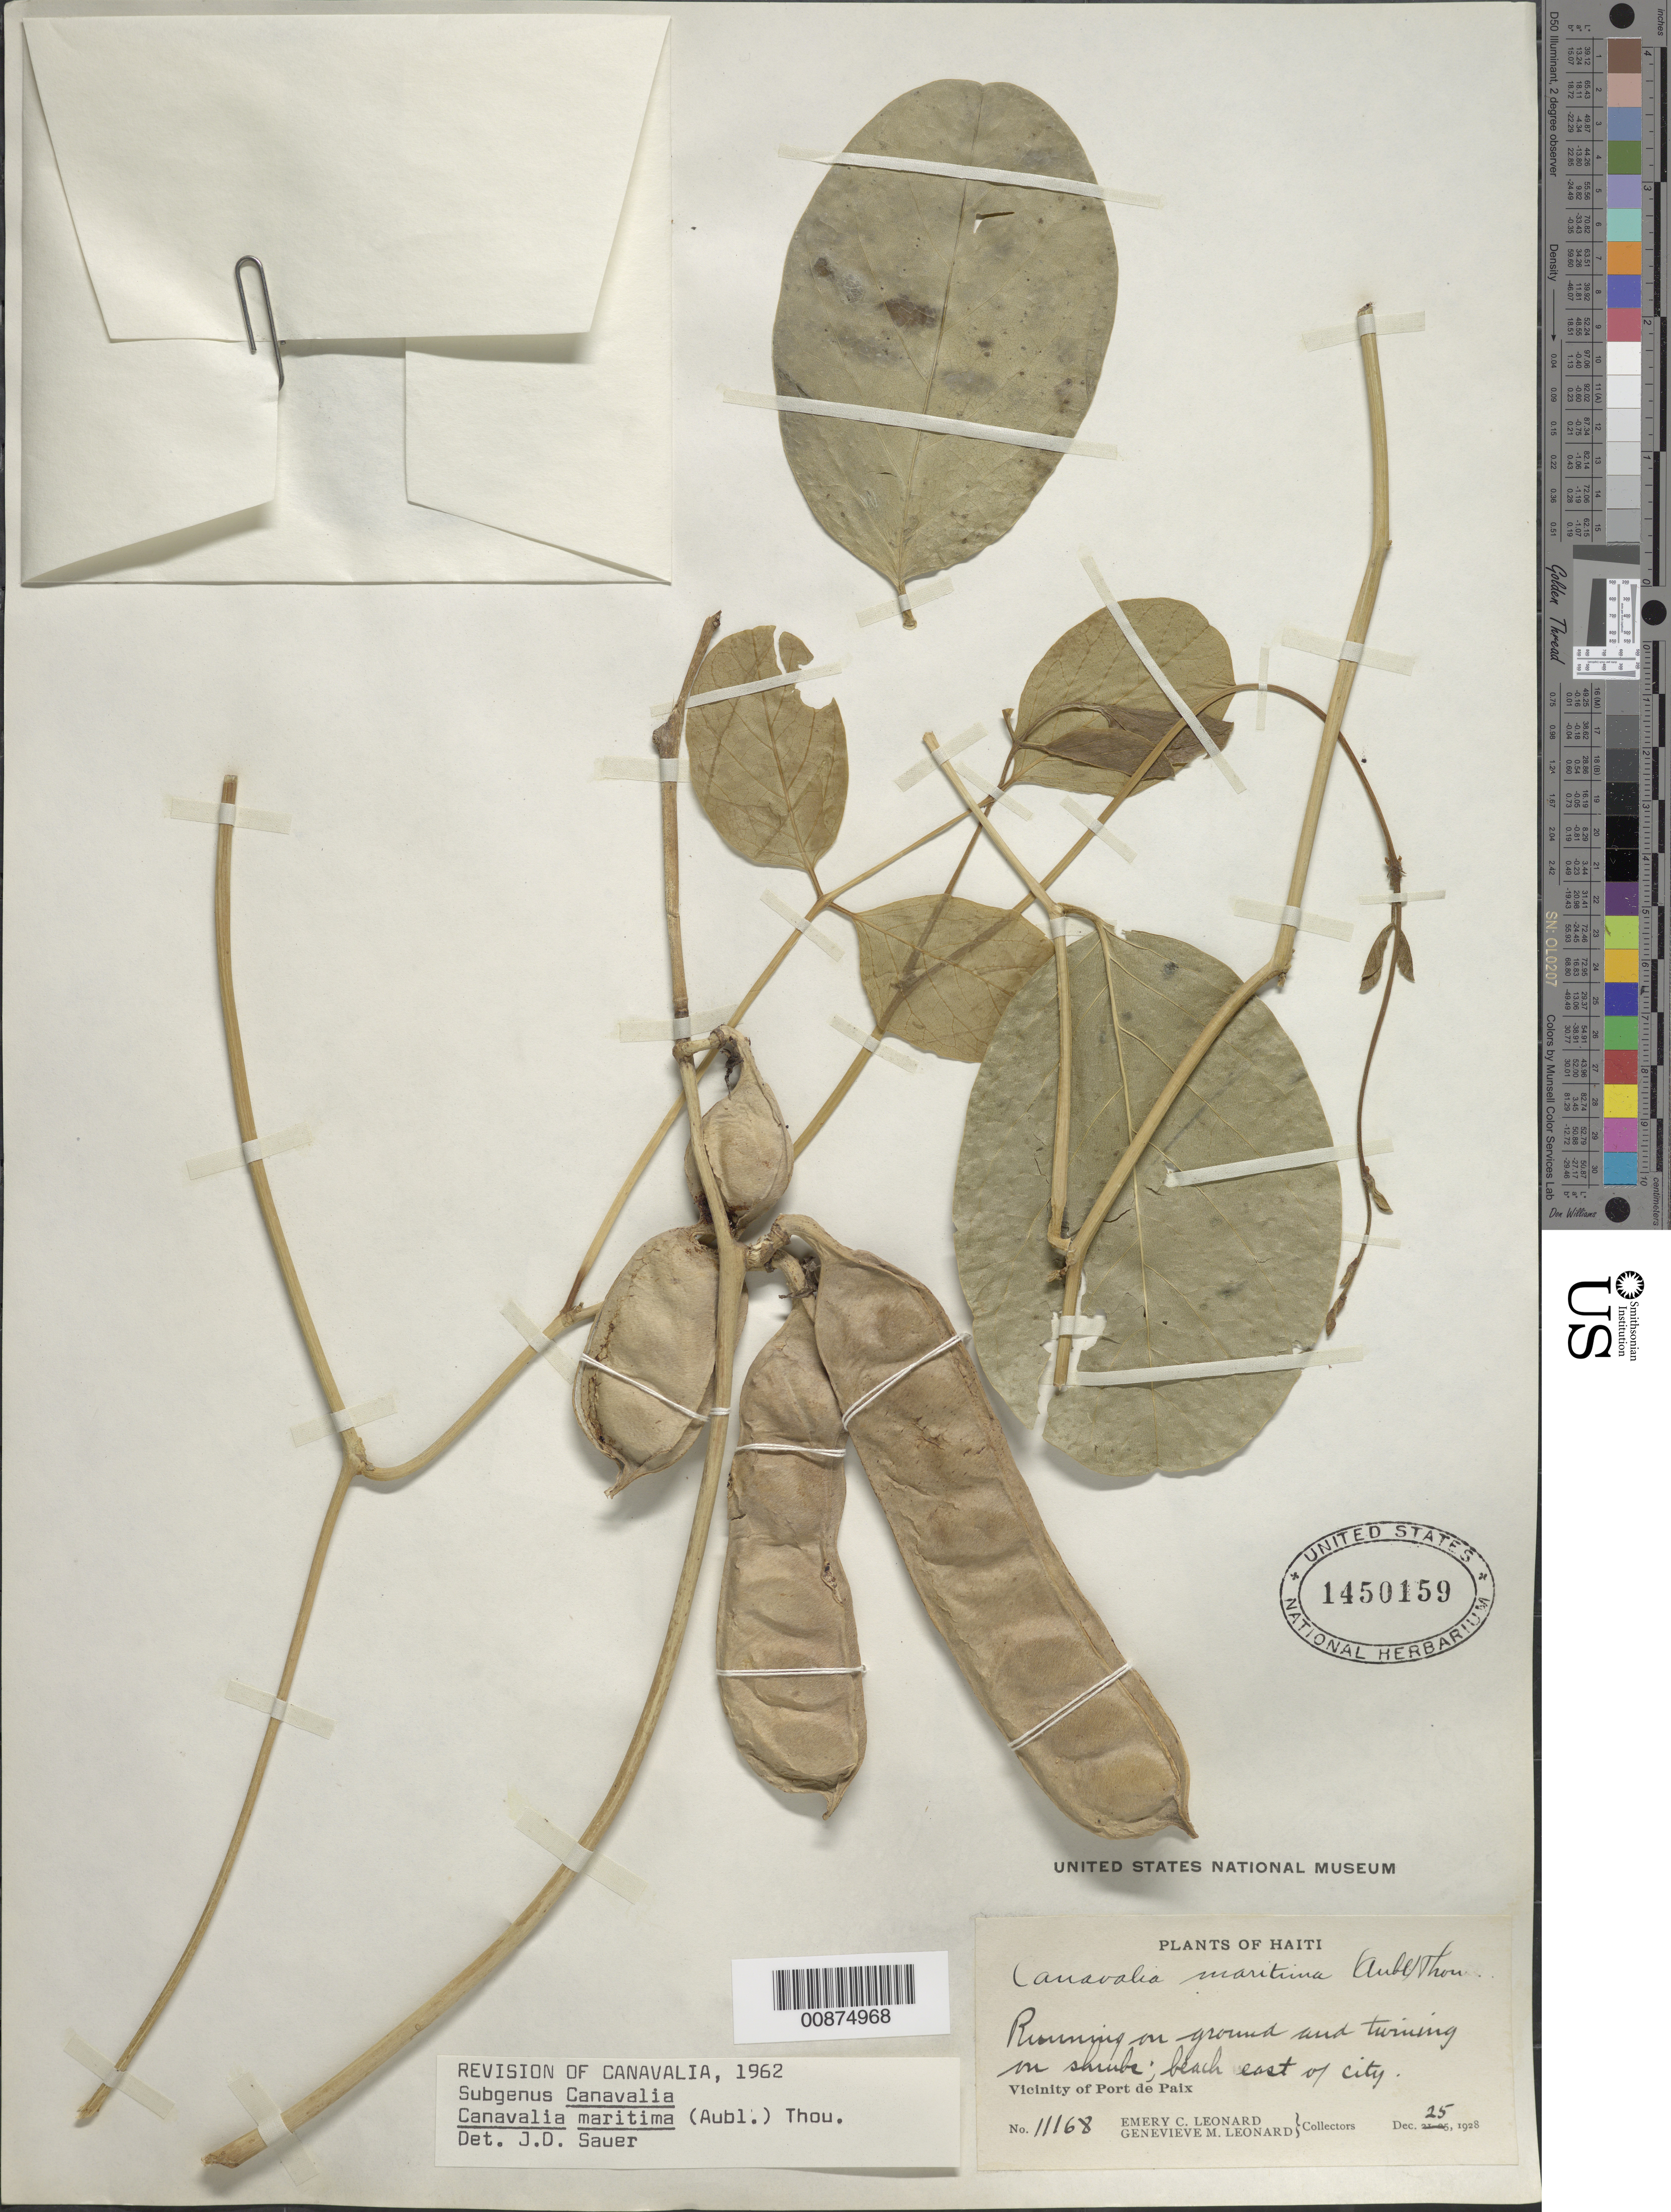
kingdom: Plantae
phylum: Tracheophyta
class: Magnoliopsida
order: Fabales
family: Fabaceae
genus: Canavalia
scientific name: Canavalia rosea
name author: (Sw.) DC.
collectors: E. C. Leonard & G. M. Leonard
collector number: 11168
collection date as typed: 25 Dec 1928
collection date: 1928-12-25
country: Haiti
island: Hispaniola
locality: Beach east of Port de Paix.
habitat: Running on ground and twining on shrubs; beach.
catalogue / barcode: US 1450159